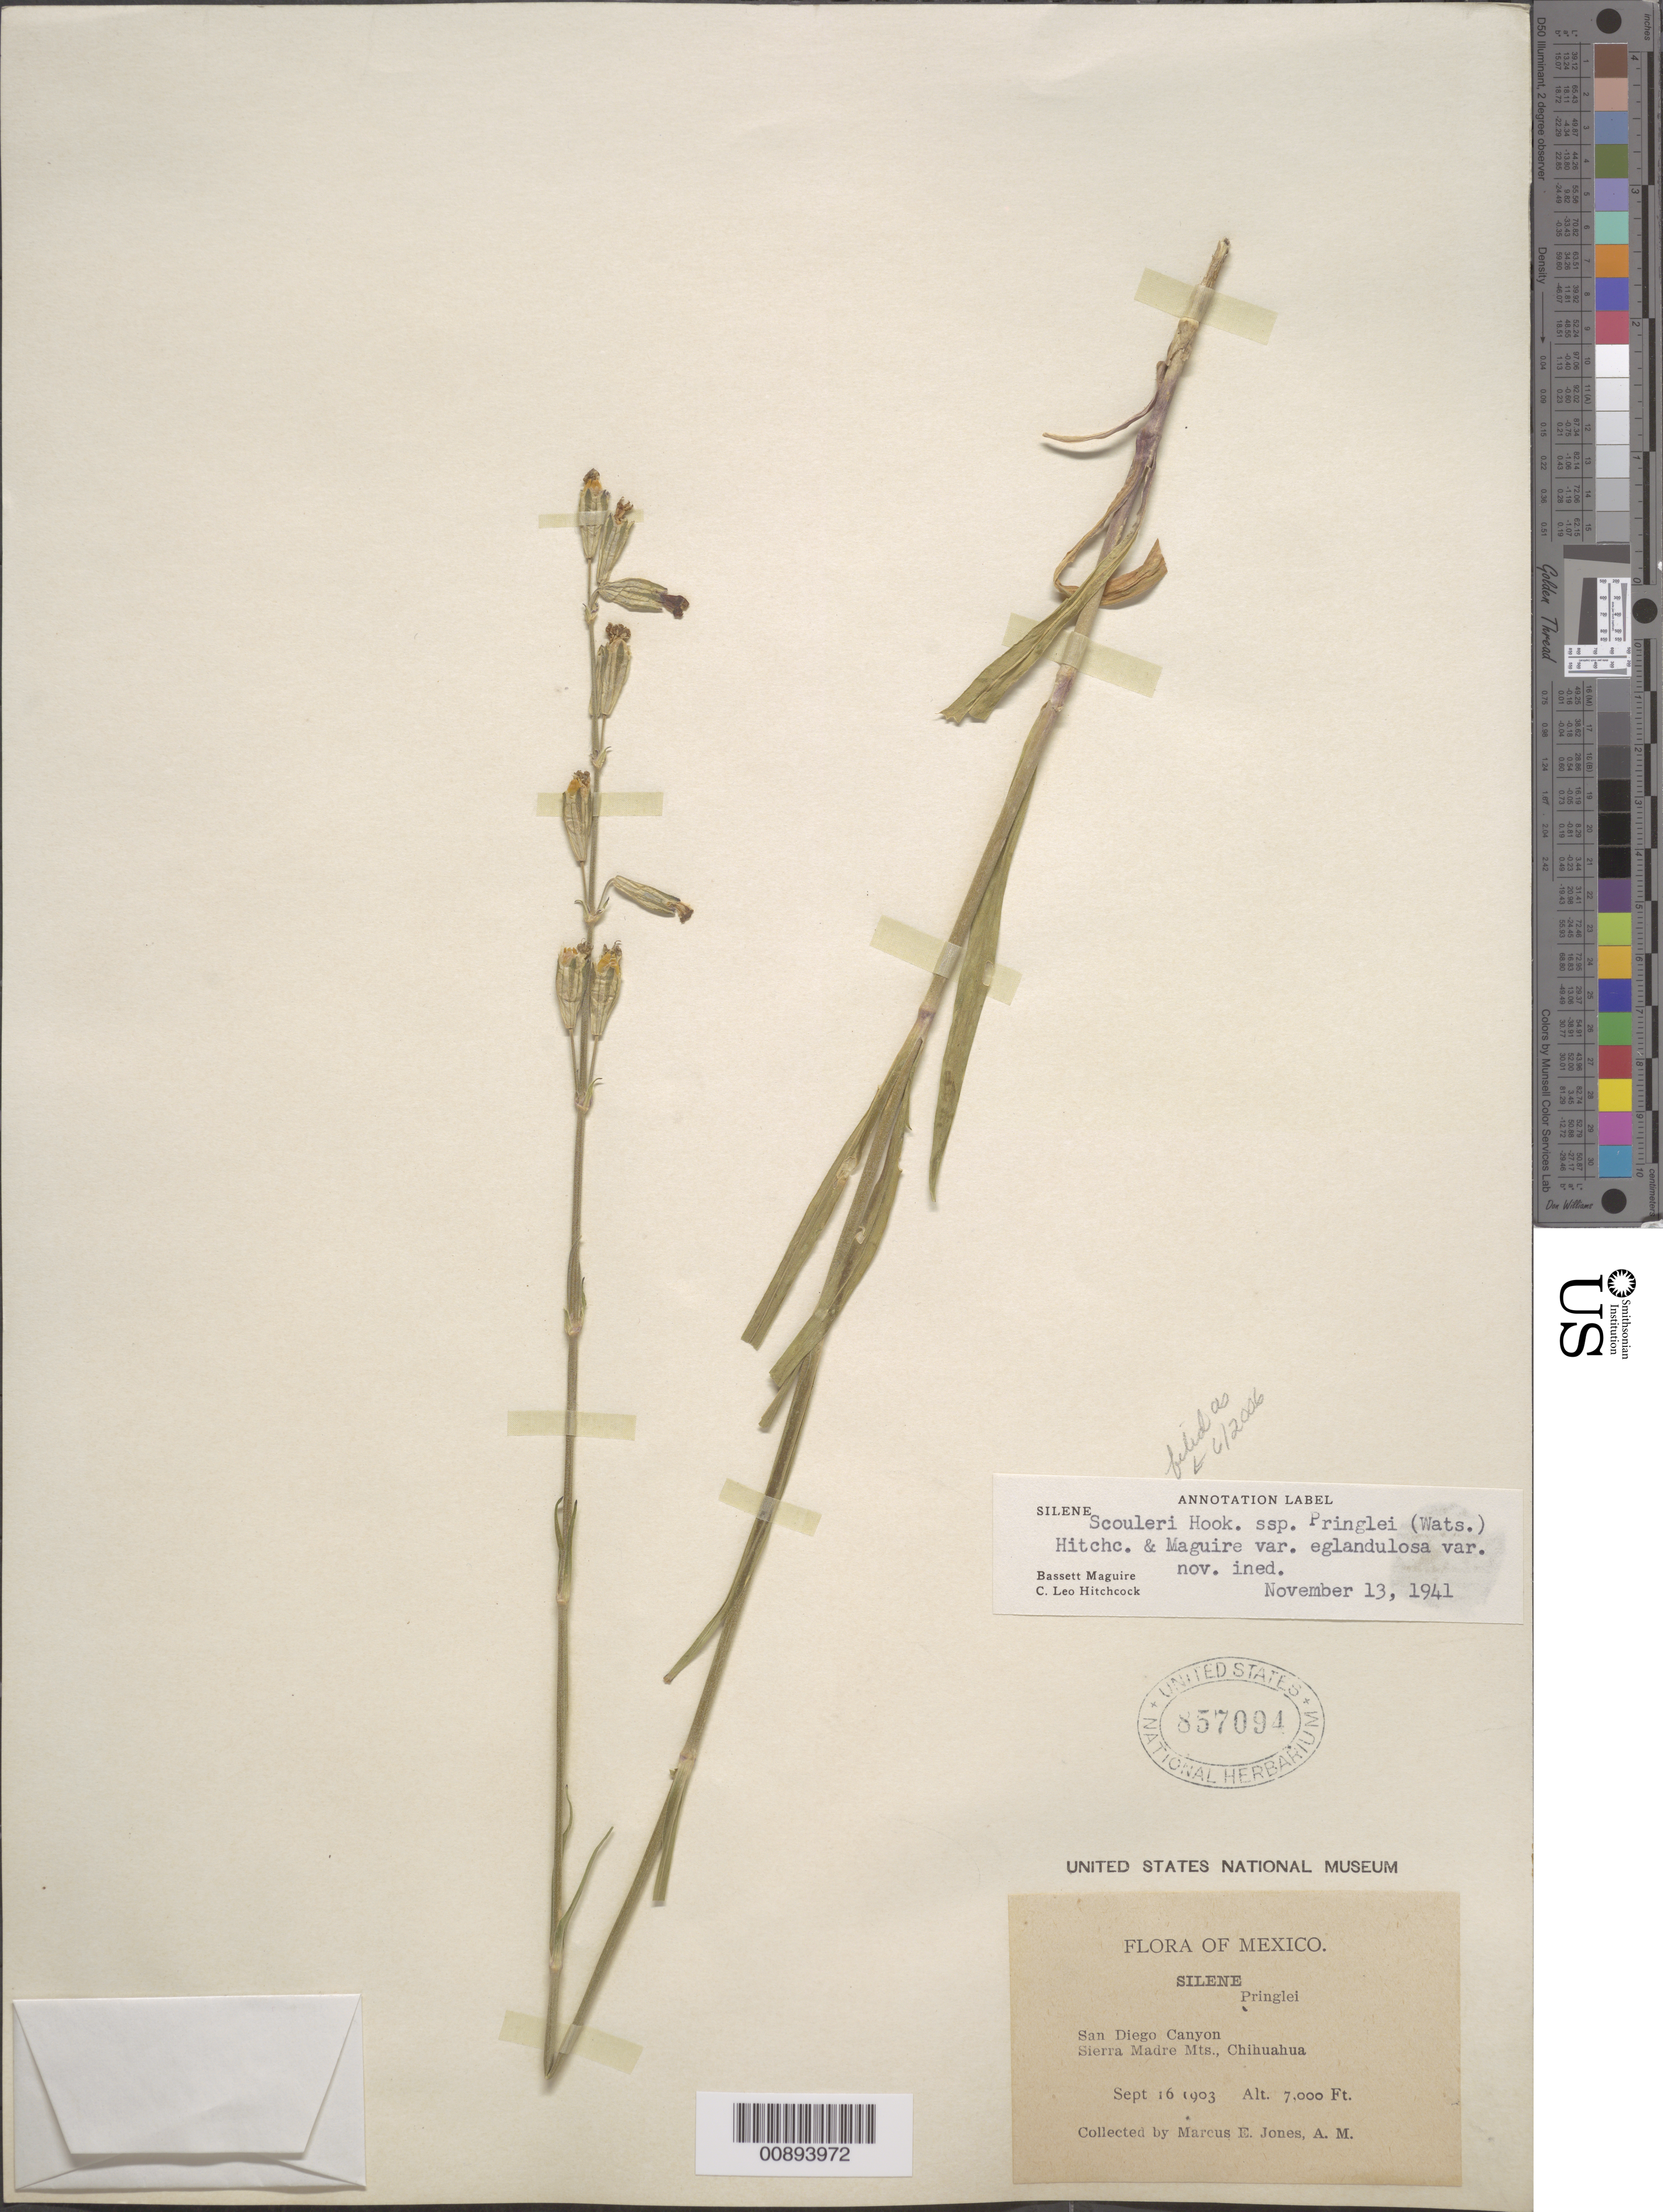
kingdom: Plantae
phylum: Tracheophyta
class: Magnoliopsida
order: Caryophyllales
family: Caryophyllaceae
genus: Silene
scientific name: Silene scouleri subsp. pringlei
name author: (S. Watson) C.L. Hitchc. & Maguire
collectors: M. E. Jones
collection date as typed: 16 Sep 1903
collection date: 1903-09-16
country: Mexico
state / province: Chihuahua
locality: San Diego Canyon, Sierra Madre Mts., Chihuahua.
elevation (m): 2134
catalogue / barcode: US 857094